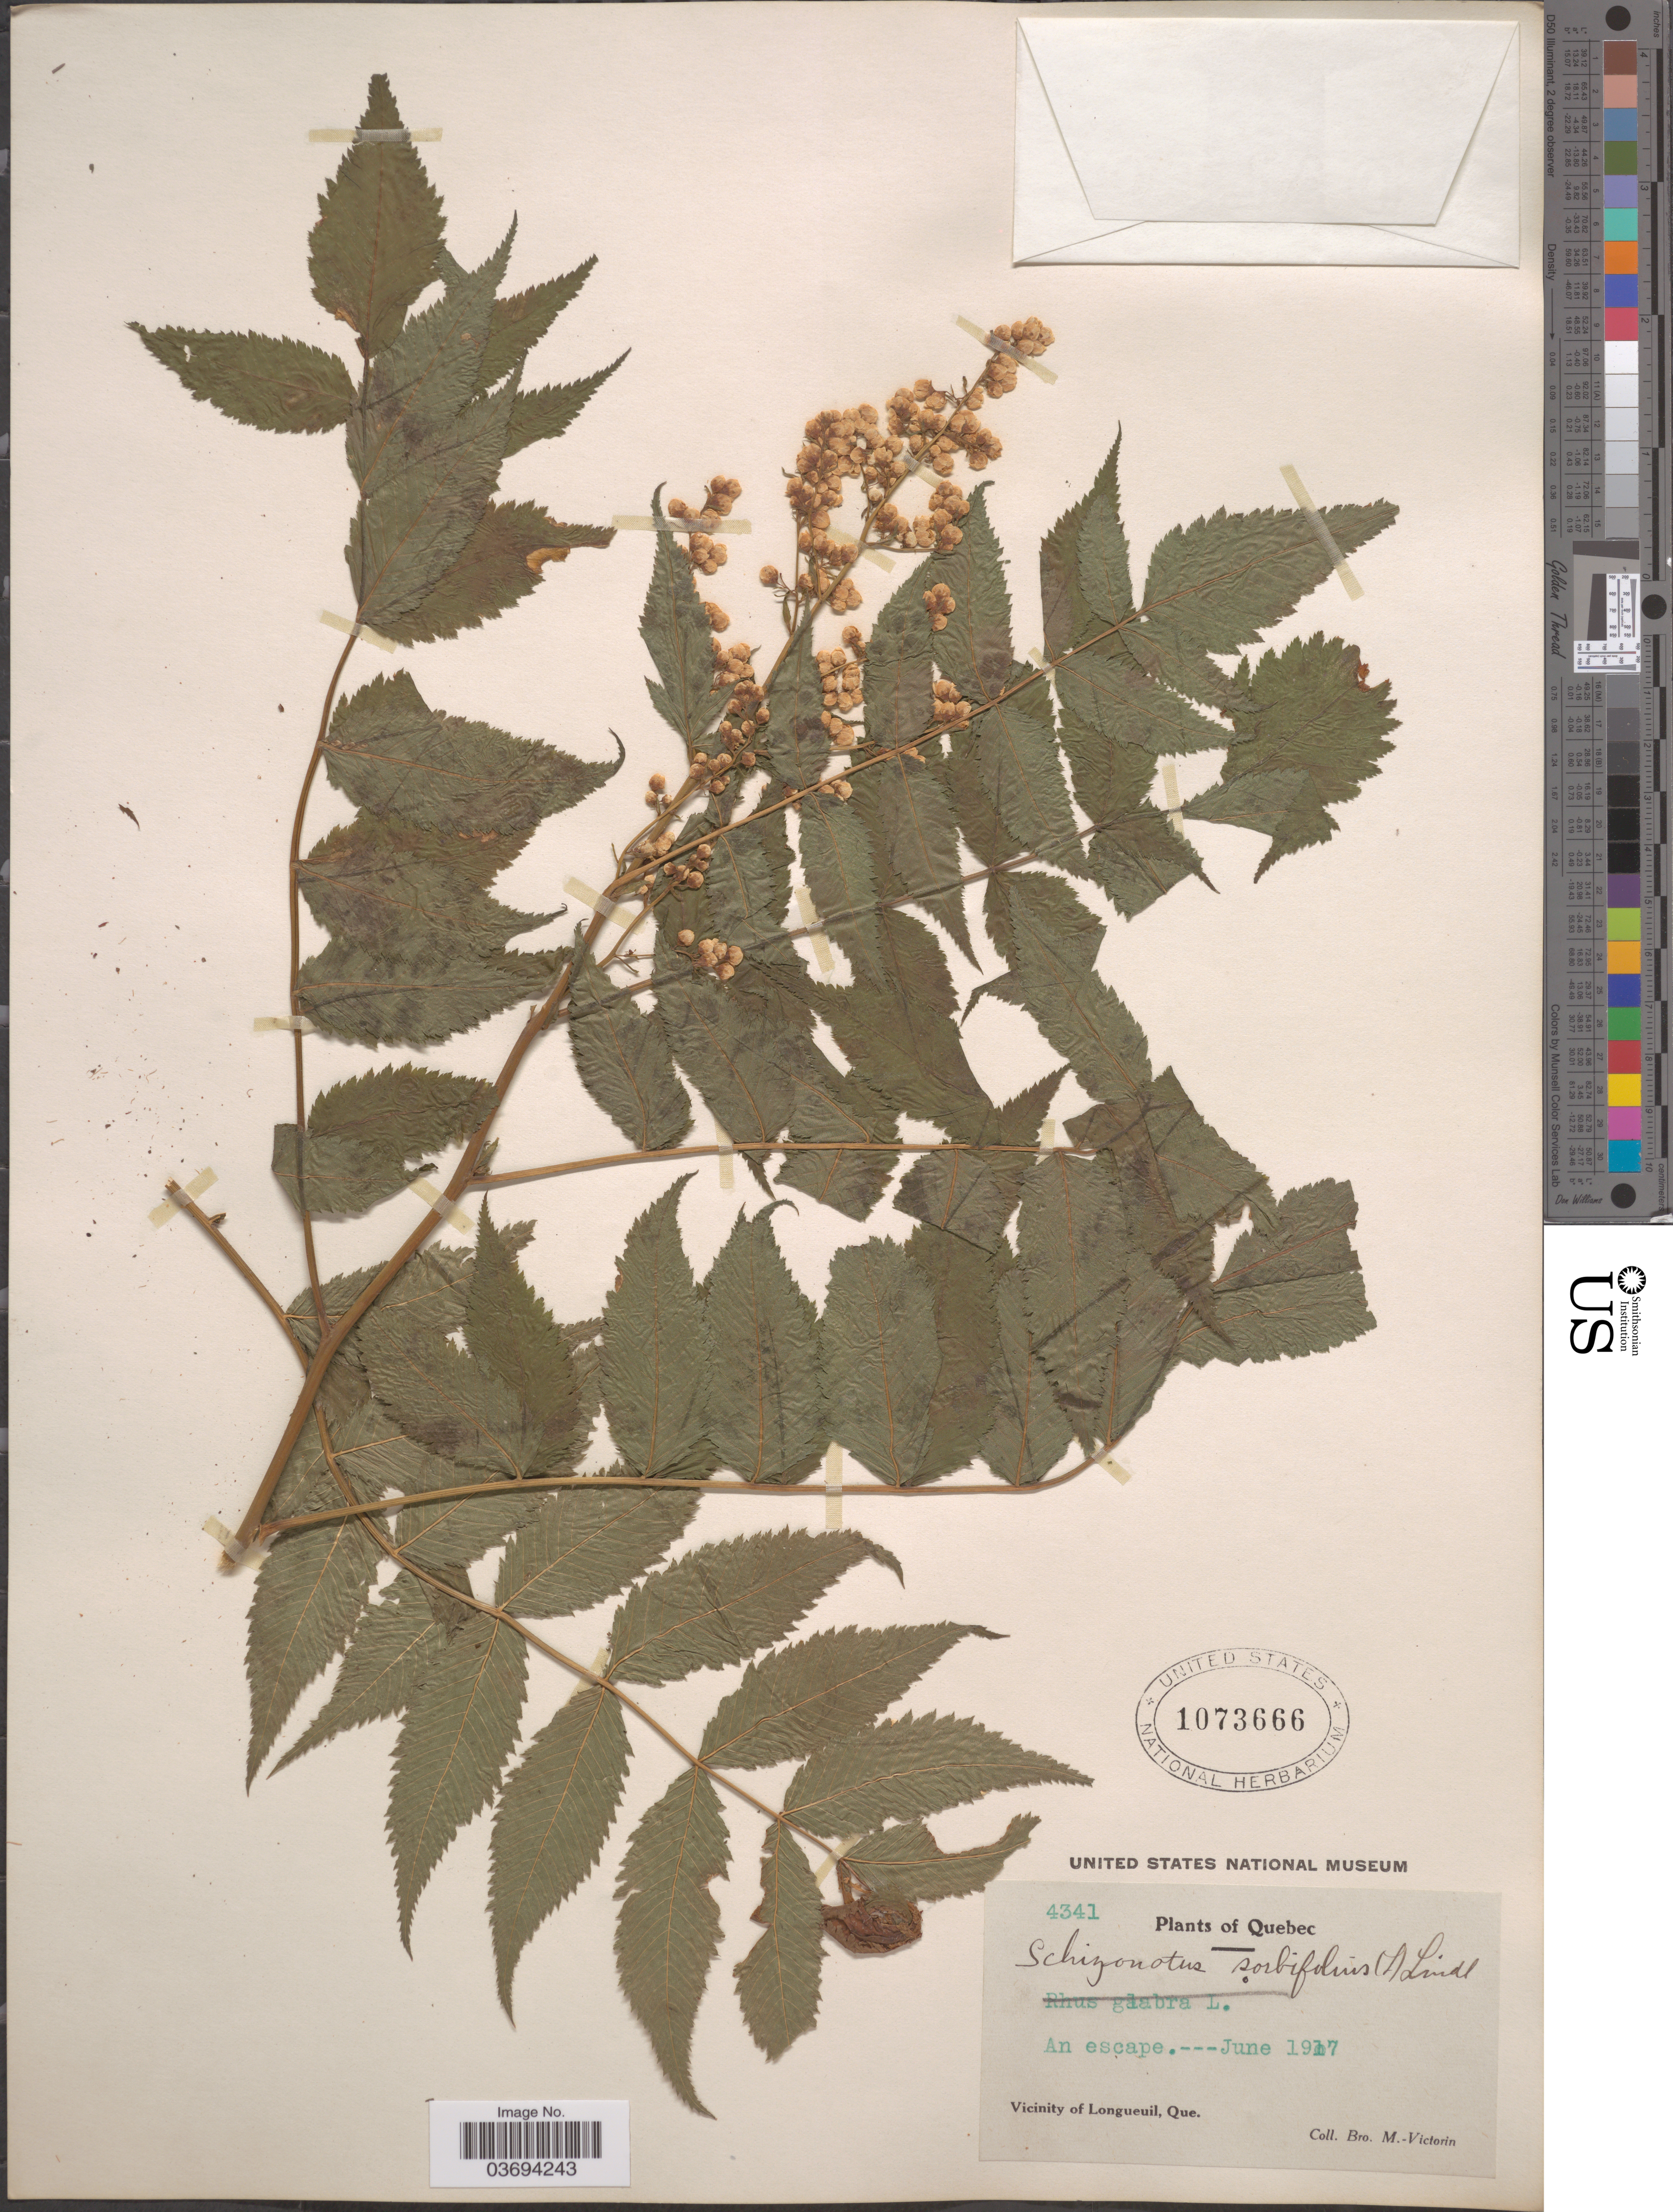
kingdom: Plantae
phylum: Tracheophyta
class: Magnoliopsida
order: Rosales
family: Rosaceae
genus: Sorbaria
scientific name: Sorbaria sorbifolia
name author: (L.) A. Braun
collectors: Fr. Marie-Victorin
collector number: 4341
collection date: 1917-06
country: Canada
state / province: Quebec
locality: An escape. Vicinity of Longueuil.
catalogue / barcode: US 1073666